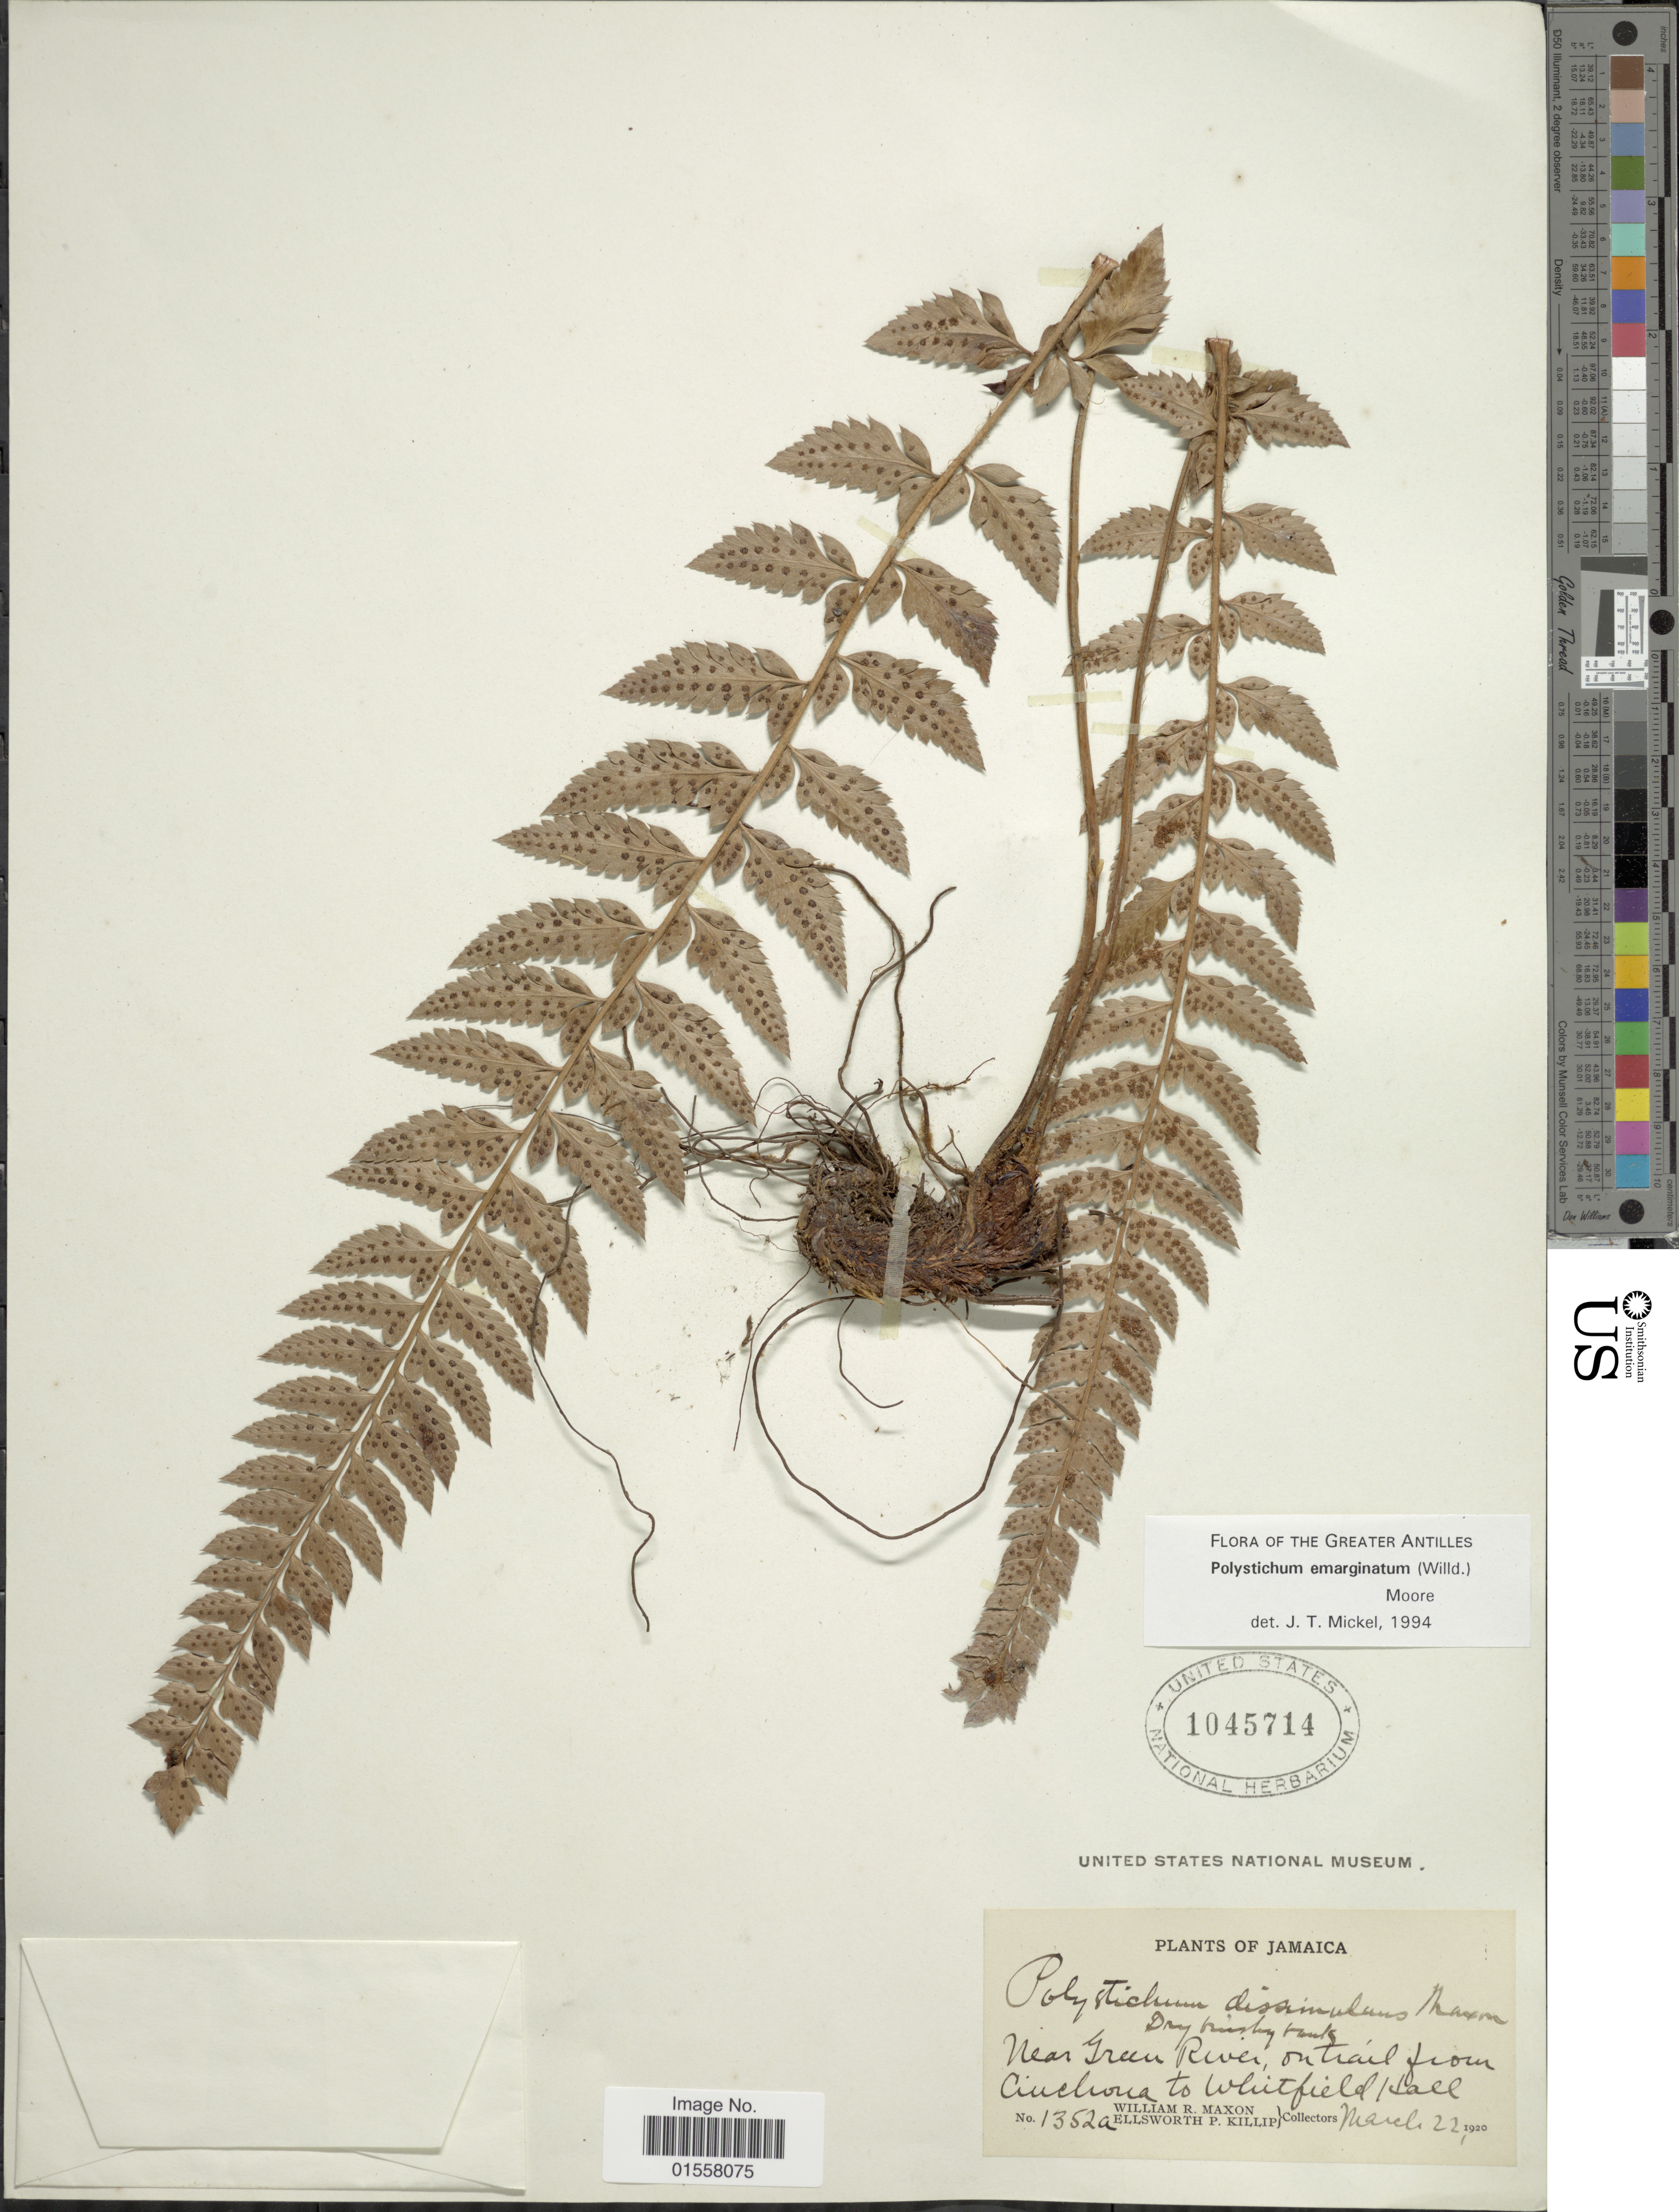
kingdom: Plantae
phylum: Tracheophyta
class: Polypodiopsida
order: Polypodiales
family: Dryopteridaceae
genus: Polystichum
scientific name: Polystichum emarginatum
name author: (Willd.) Moore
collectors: W. R. Maxon & E. P. Killip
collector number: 1352a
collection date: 1920-03-22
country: Jamaica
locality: Near Green River, on trail from Cinchona to Whitfield Hall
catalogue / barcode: US 1045714